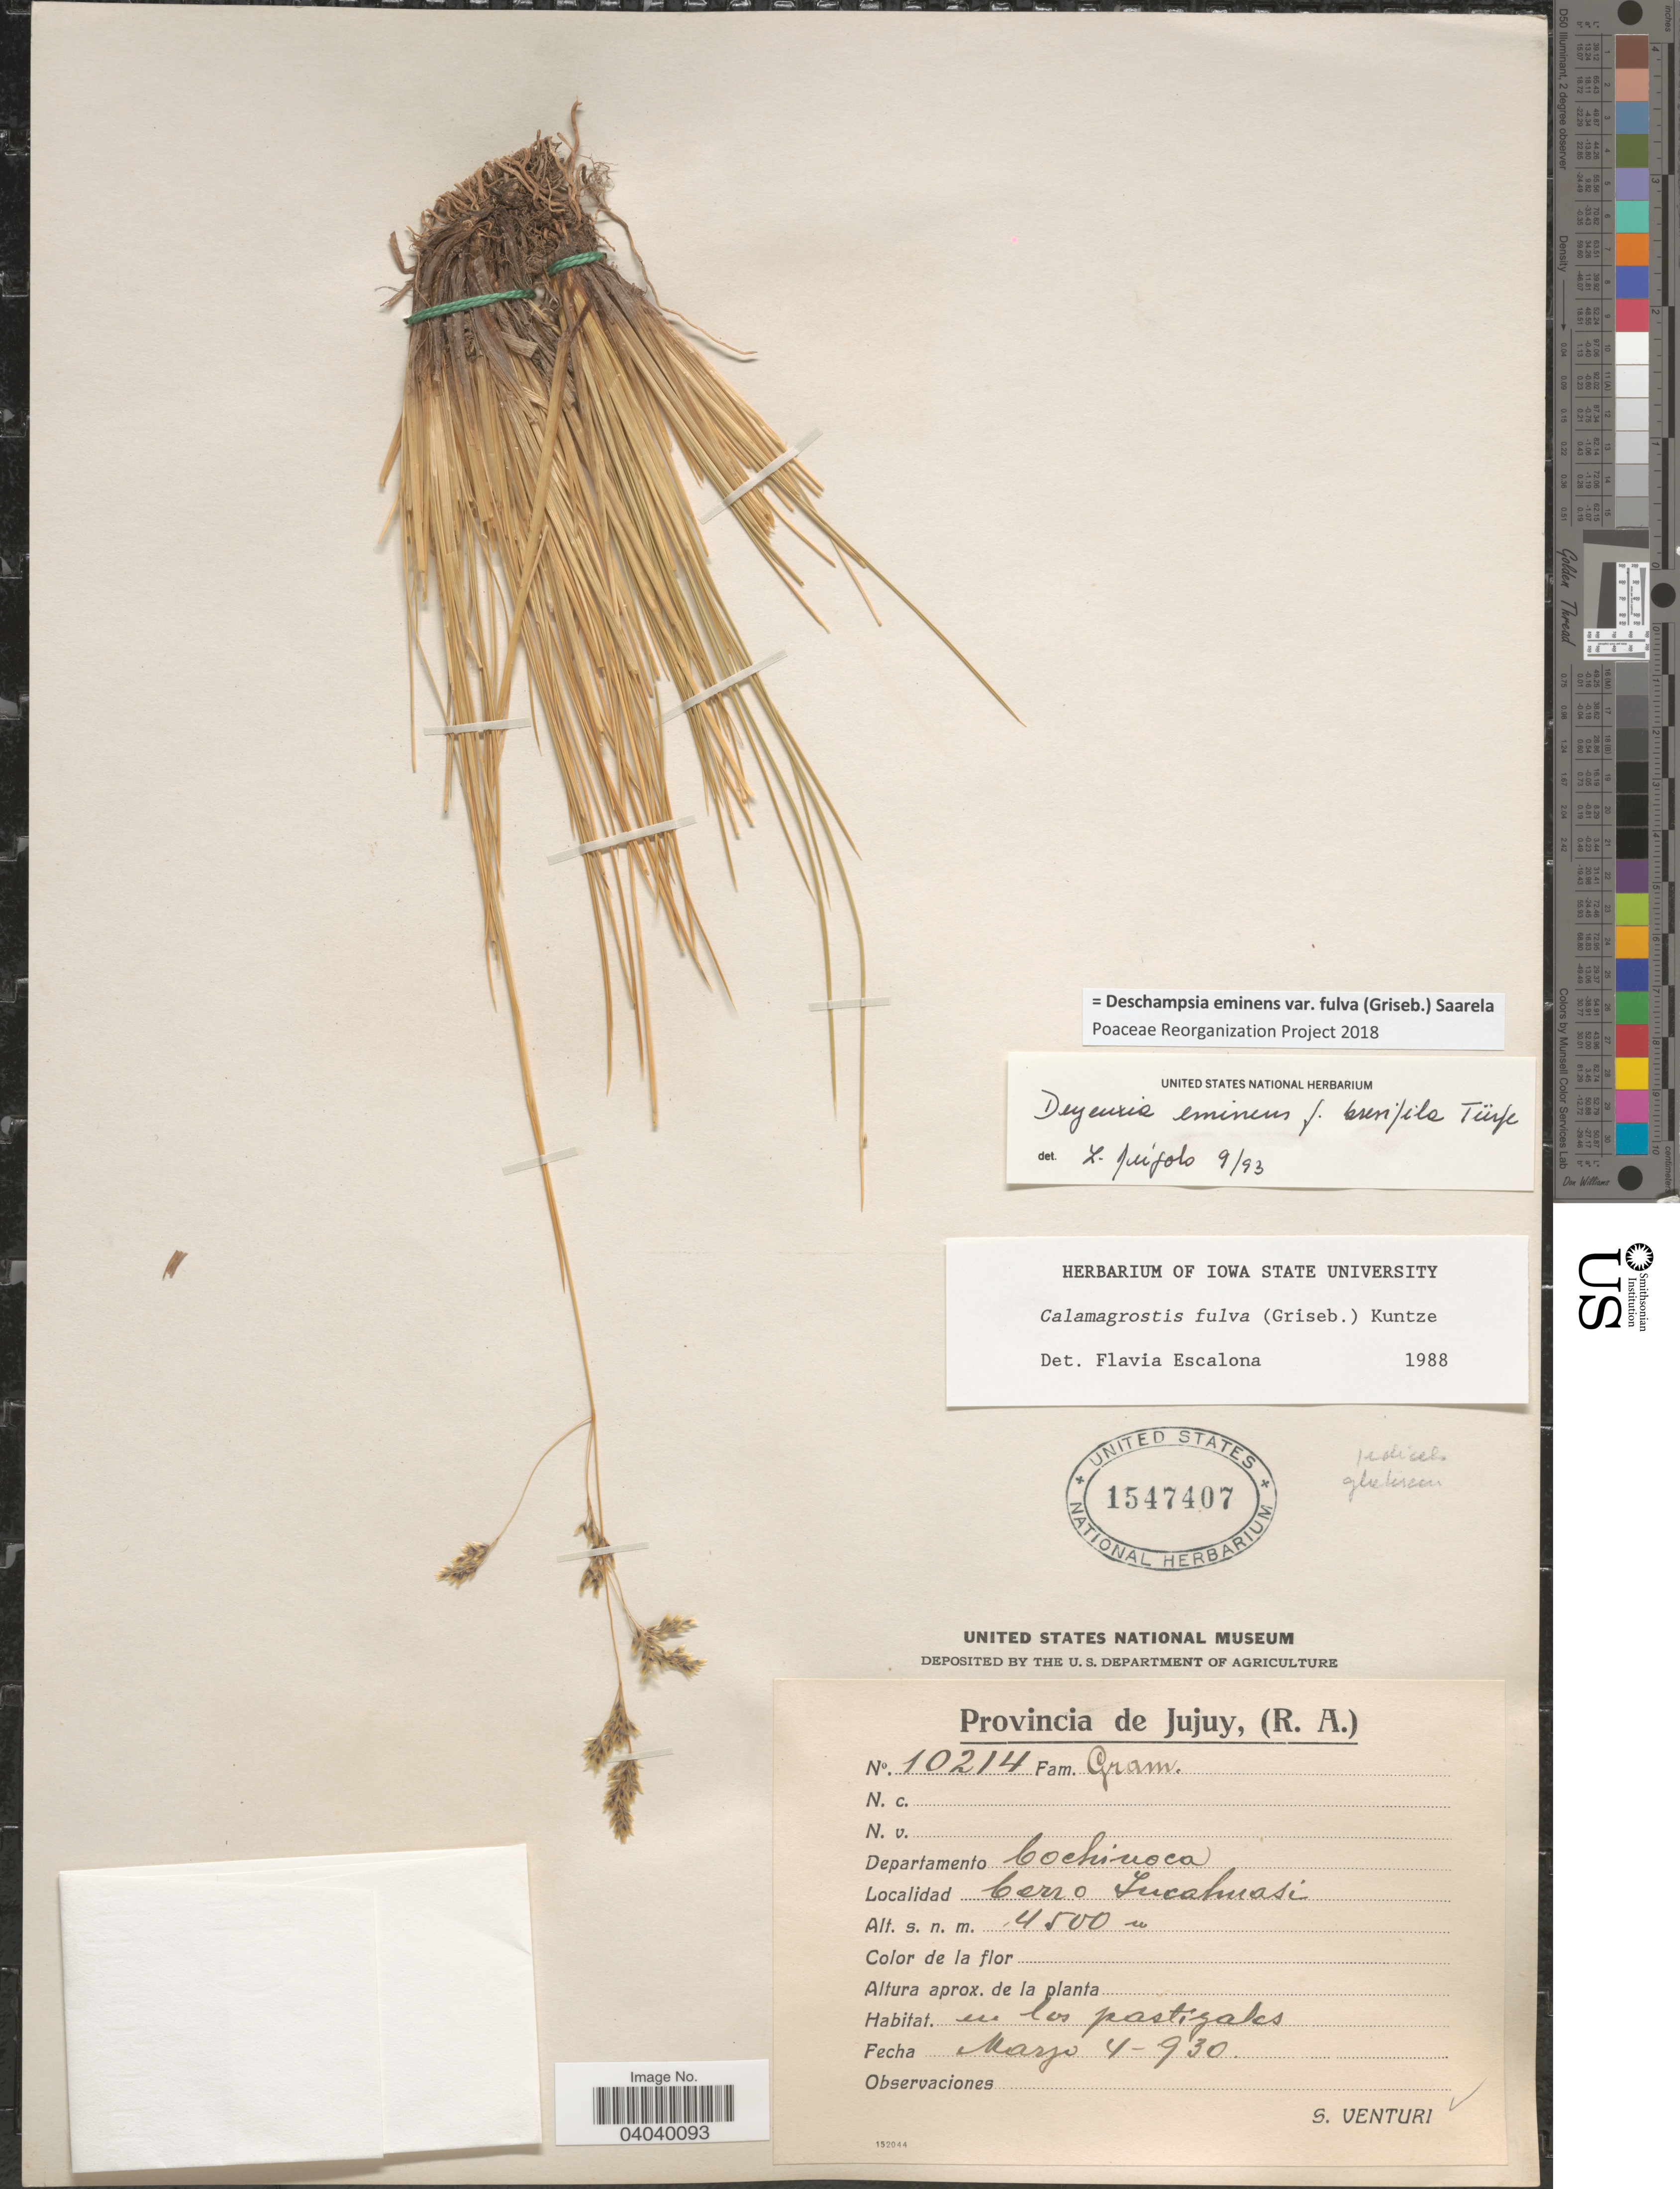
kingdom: Plantae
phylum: Tracheophyta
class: Liliopsida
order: Poales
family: Poaceae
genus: Deschampsia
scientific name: Deschampsia eminens var. fulva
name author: (Griseb.) Saarela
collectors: S. Venturi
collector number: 10214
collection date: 1930-03-04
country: Argentina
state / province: Jujuy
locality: Departamento Cochinoca. Cerro Tucahuasi.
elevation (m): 4500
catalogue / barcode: US 1547407